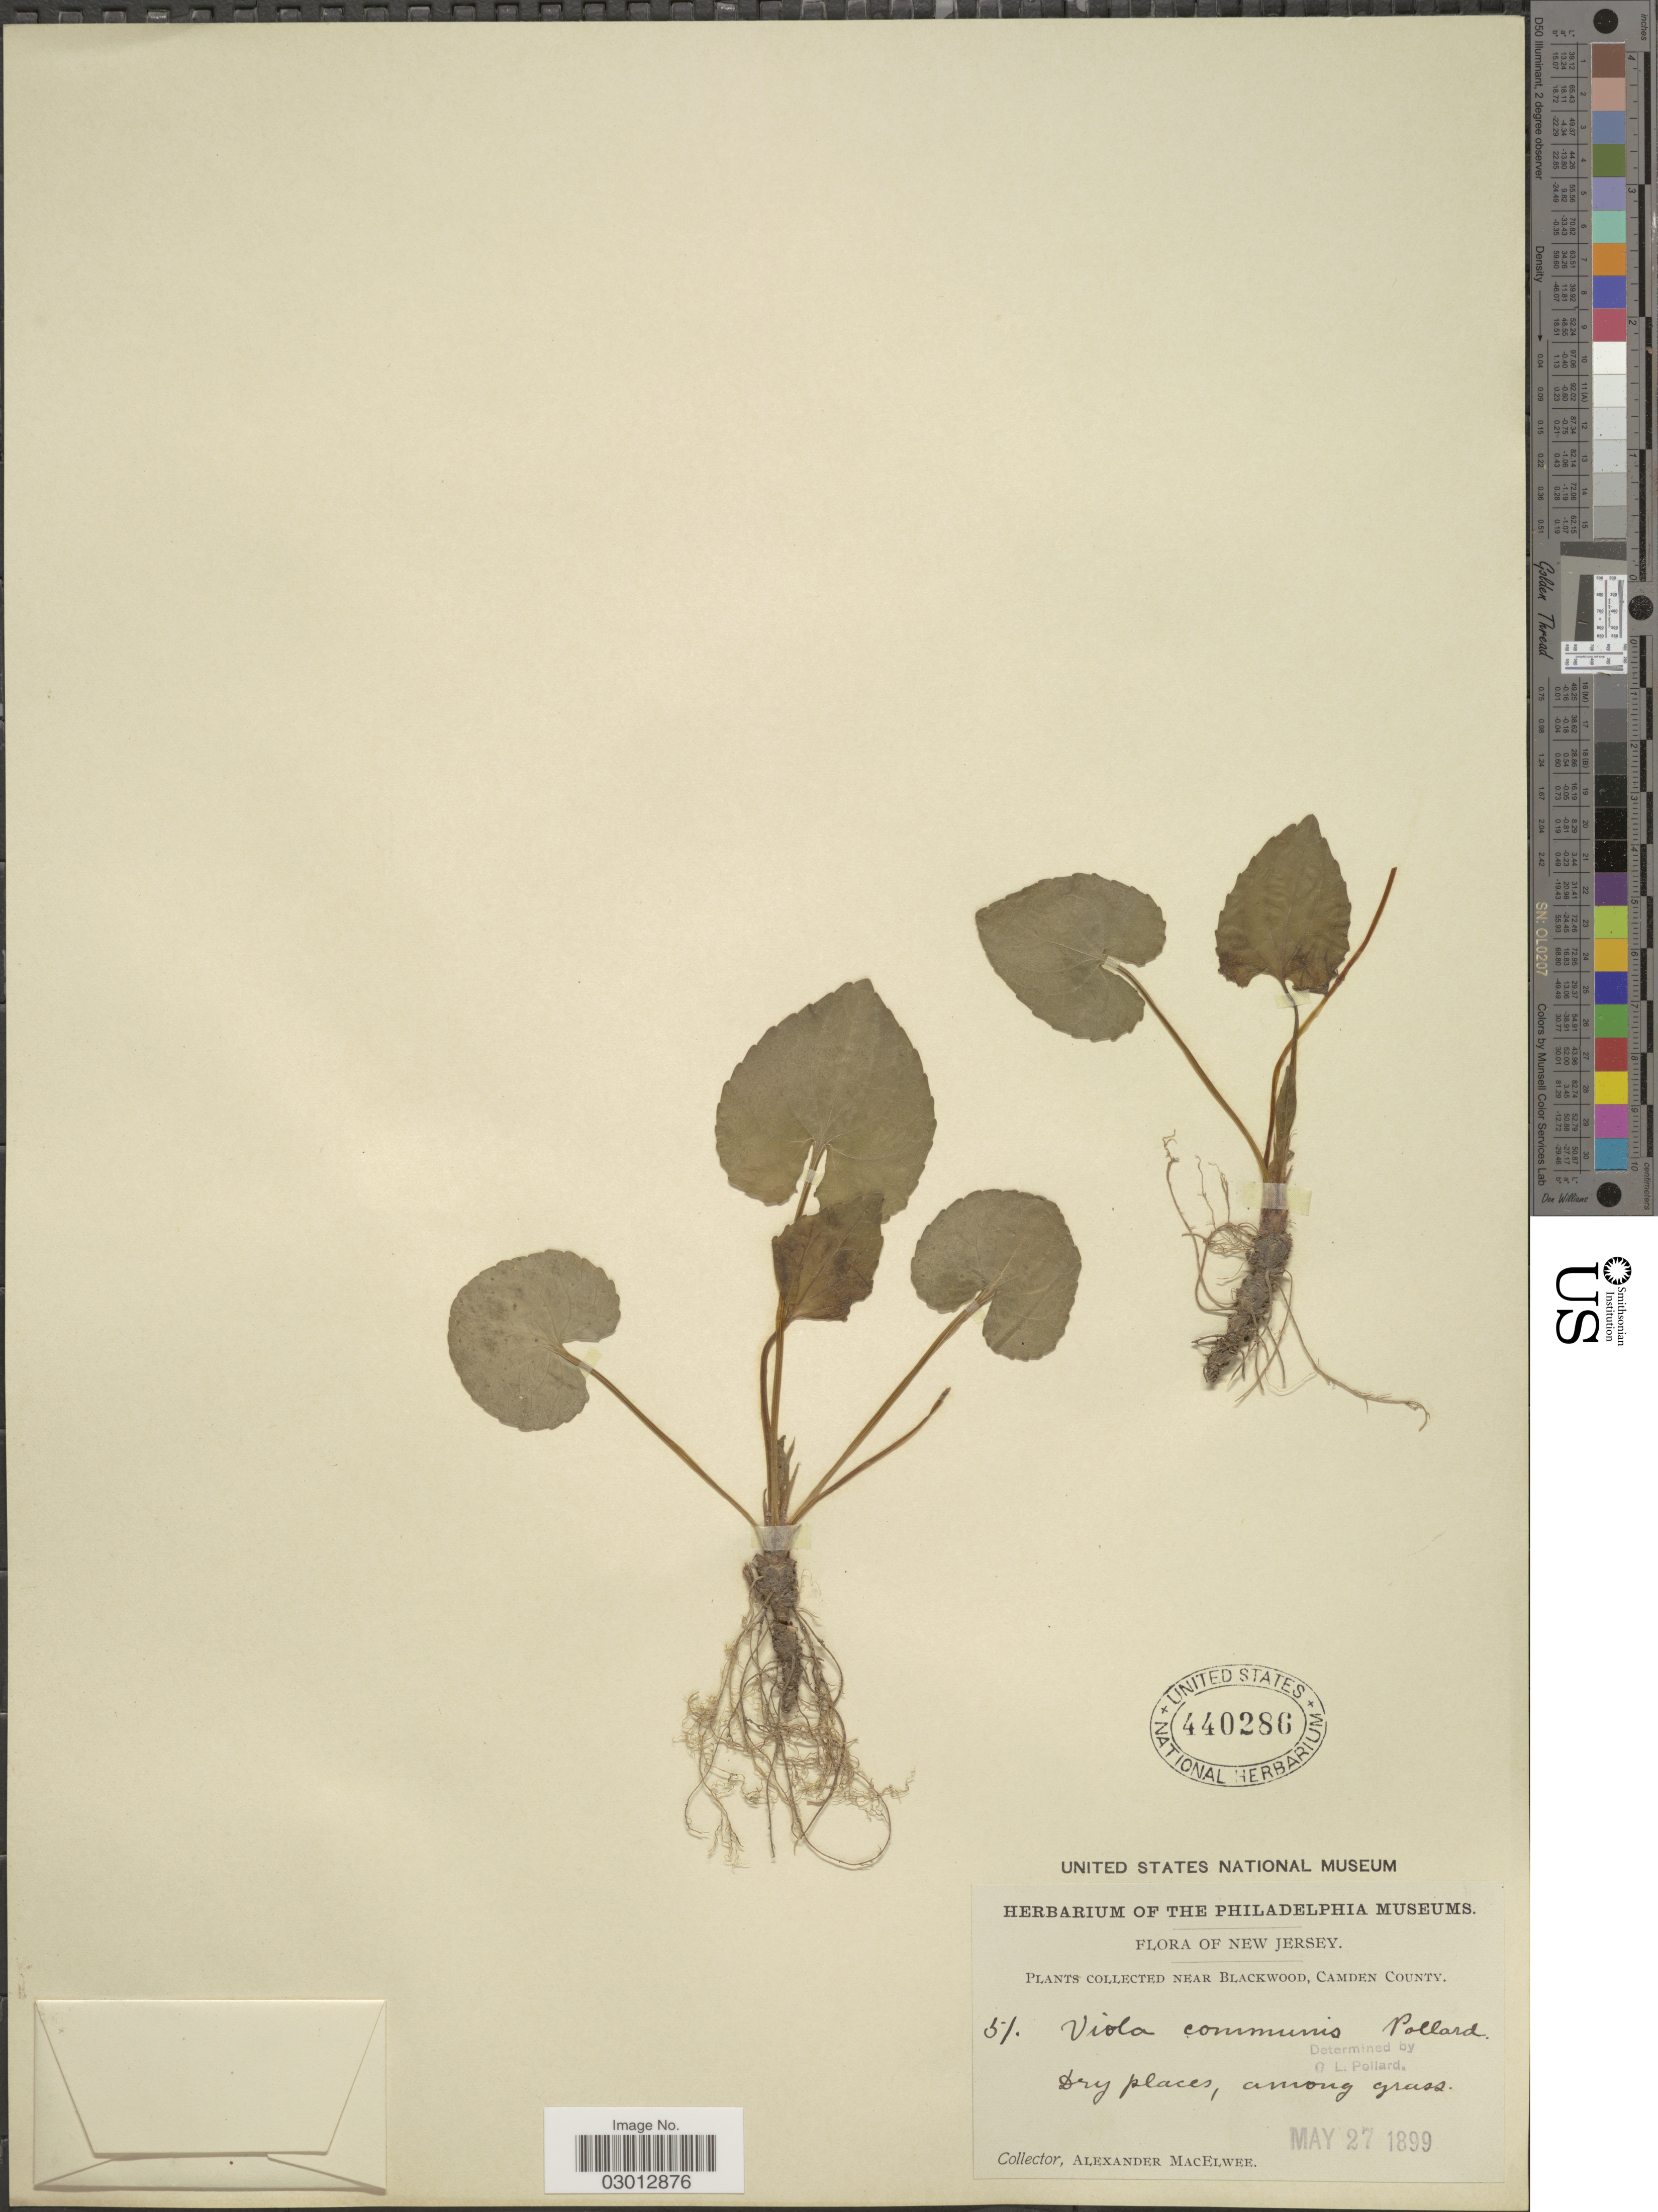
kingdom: Plantae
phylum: Tracheophyta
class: Magnoliopsida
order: Malpighiales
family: Violaceae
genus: Viola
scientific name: Viola papilionacea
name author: Pursh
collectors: A. MacElwee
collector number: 51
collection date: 1899-05-27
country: United States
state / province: New Jersey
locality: Near Blackwood, Camden County.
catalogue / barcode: US 440286